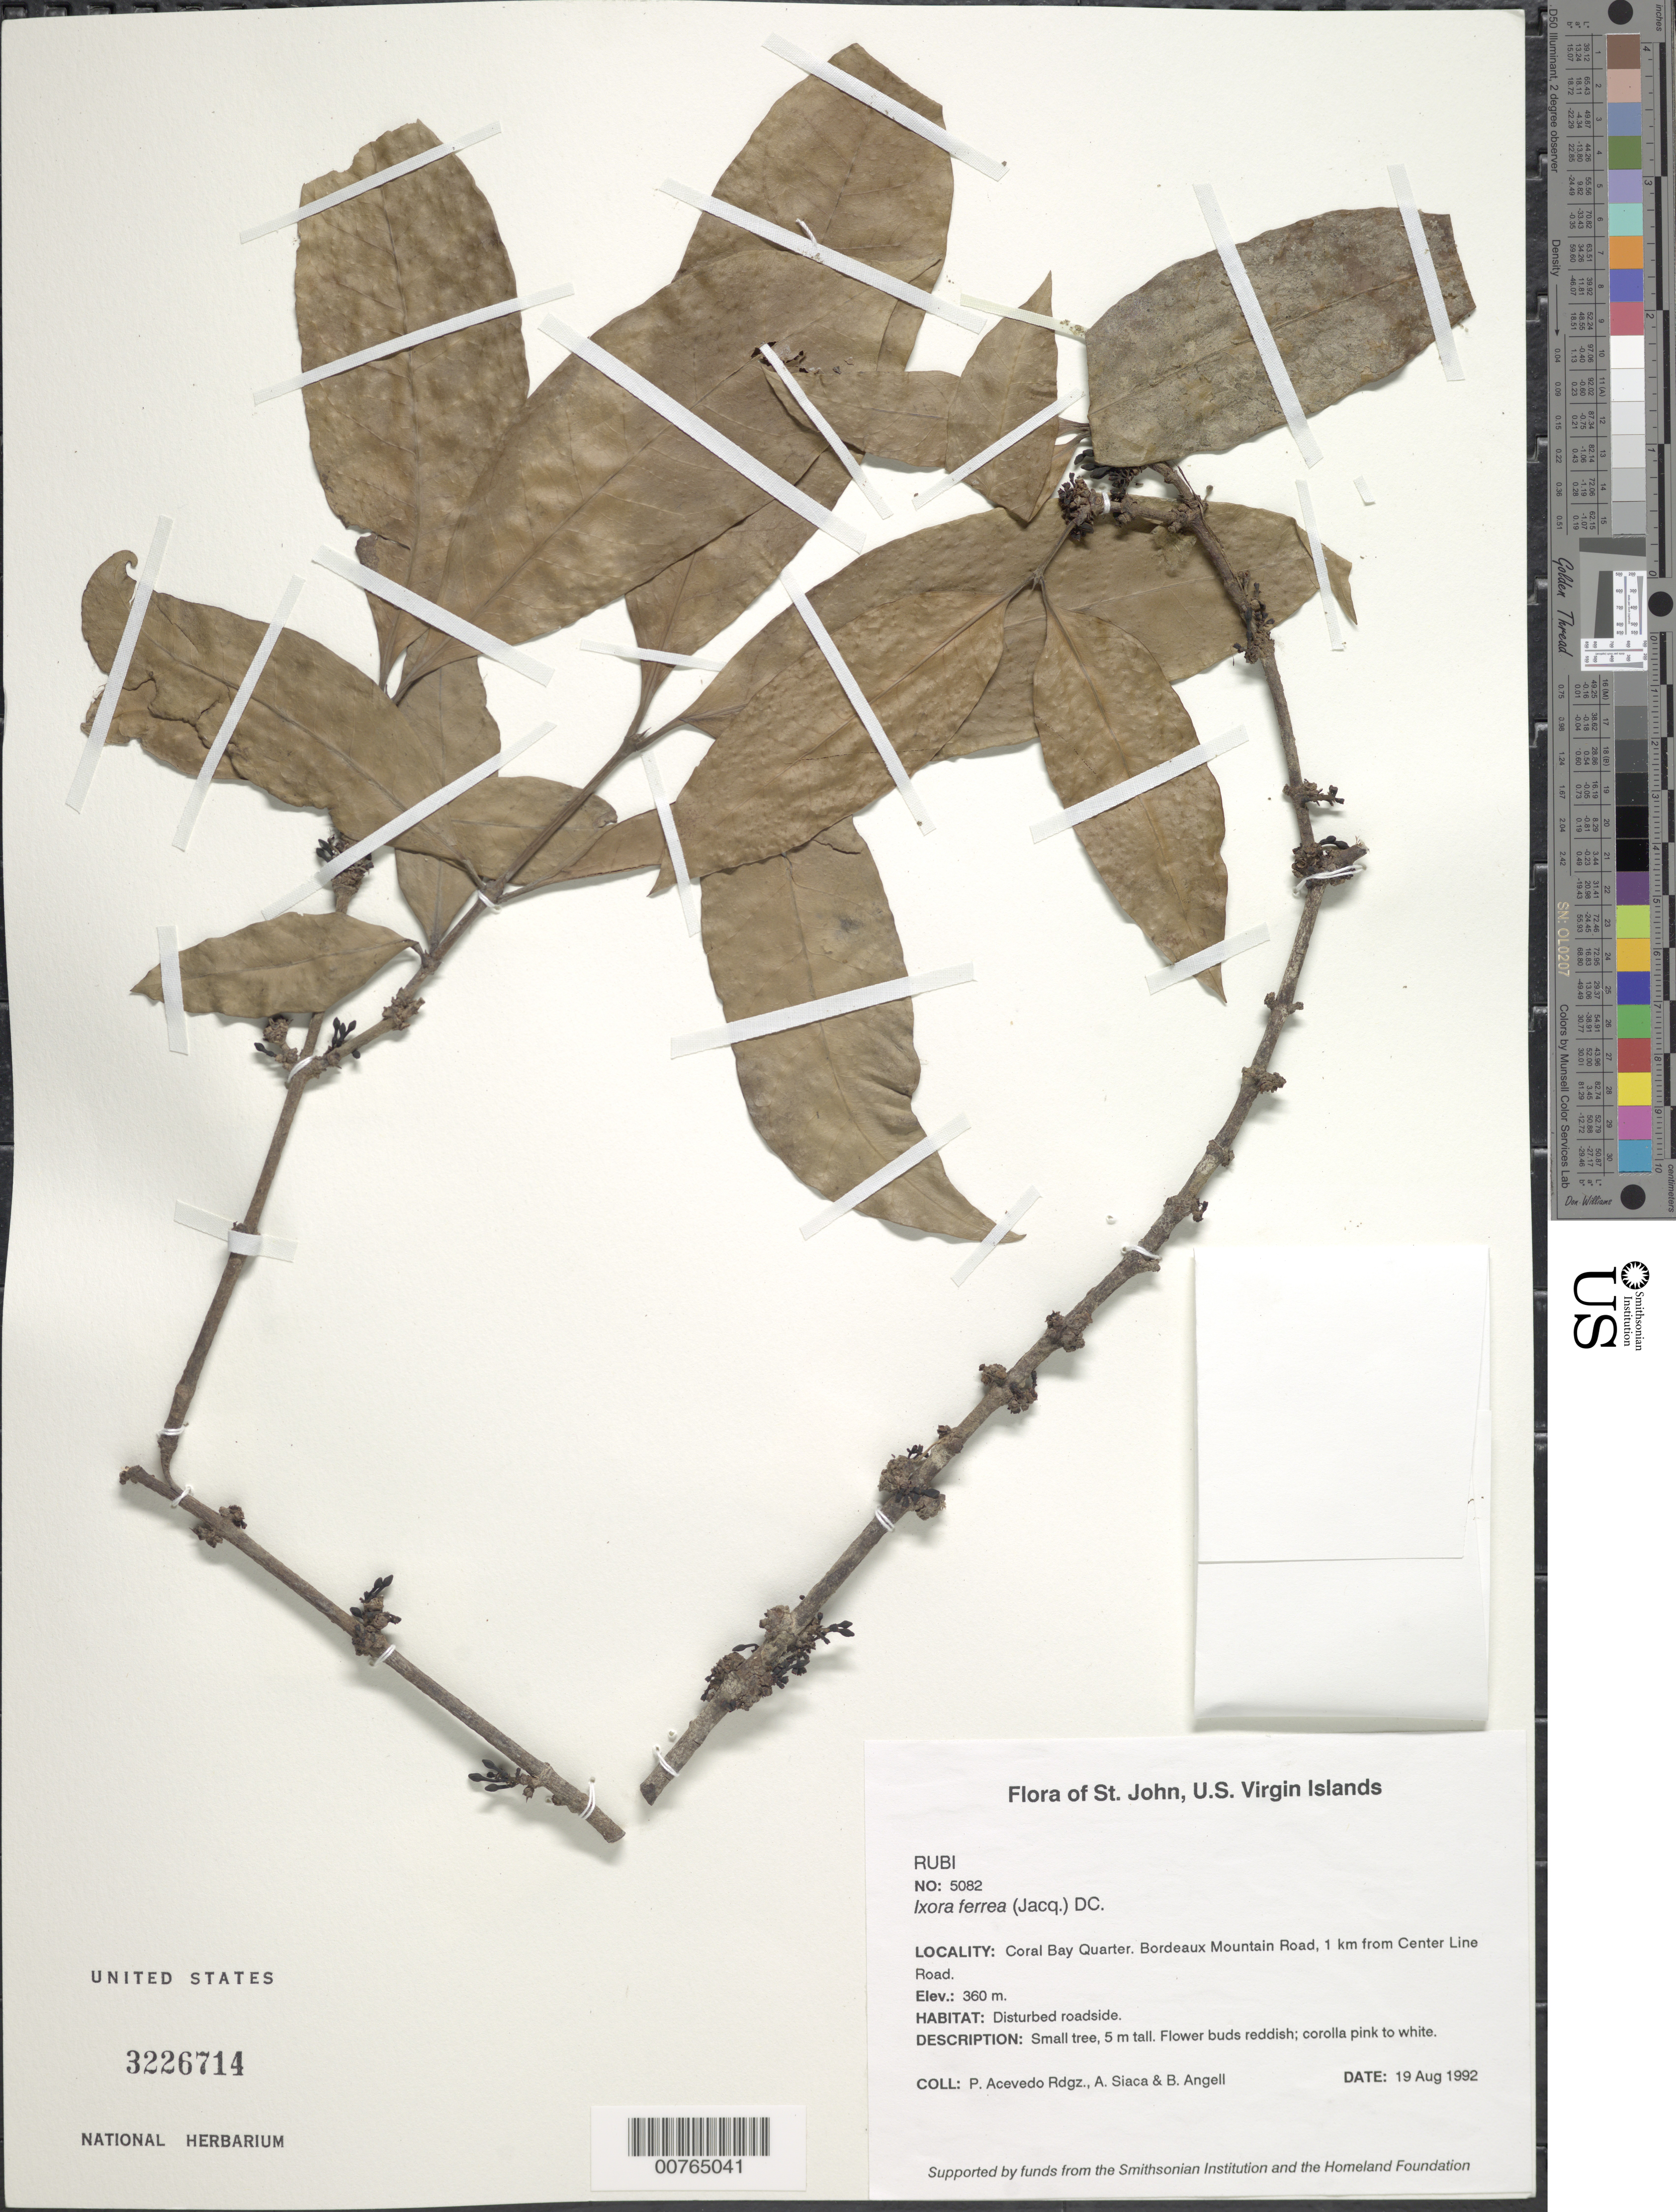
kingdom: Plantae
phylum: Tracheophyta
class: Magnoliopsida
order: Gentianales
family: Rubiaceae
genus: Ixora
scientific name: Ixora ferrea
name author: (Jacq.) Benth.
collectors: P. Acevedo-Rodr., A. Siaca & Bobbi Angell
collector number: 5082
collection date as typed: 19 Aug 1992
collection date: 1992-08-19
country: U.S. Virgin Islands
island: St. John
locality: Coral Bay Quarter; along dirt road to Bordeaux Mountain., 1 km from Center Line Road.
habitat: Disturbed roadside.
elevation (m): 360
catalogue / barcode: US 3226714